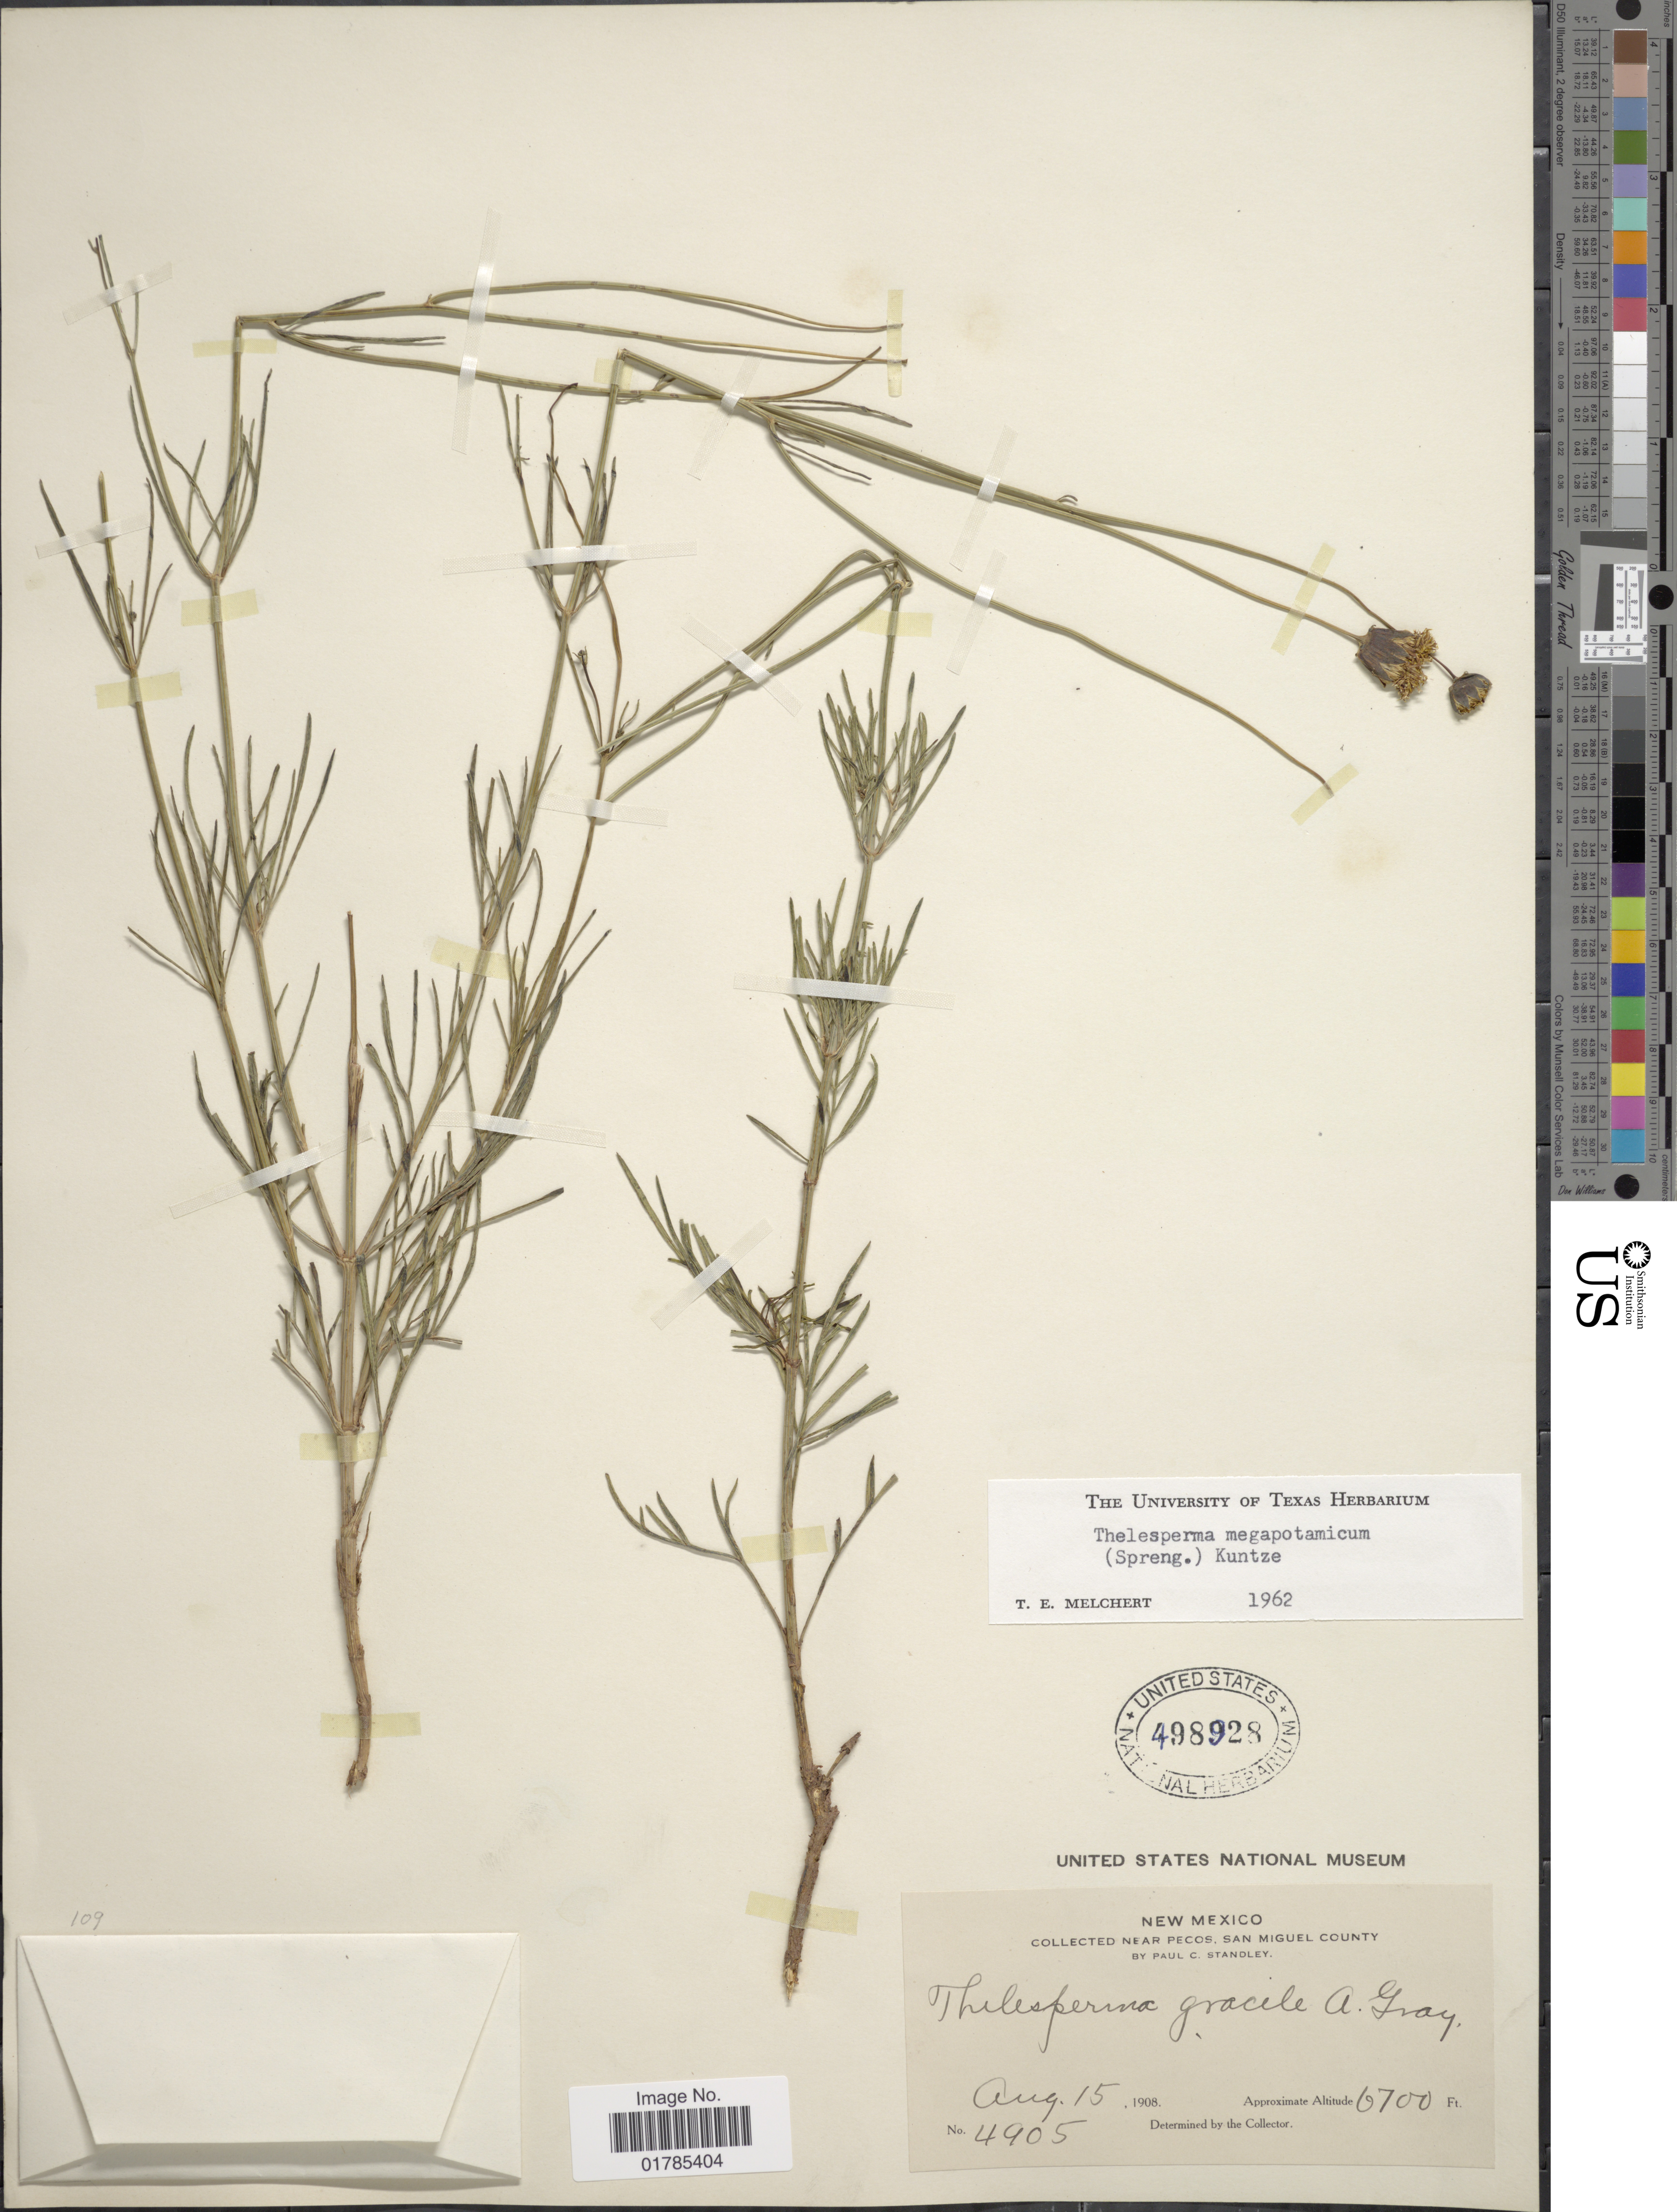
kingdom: Plantae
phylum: Tracheophyta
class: Magnoliopsida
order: Asterales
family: Asteraceae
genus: Thelesperma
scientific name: Thelesperma megapotamicum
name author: (Spreng.) Herter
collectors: P. C. Standley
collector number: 4905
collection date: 1908-08-15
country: United States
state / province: New Mexico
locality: Near Pecos, San Miguel County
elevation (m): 2042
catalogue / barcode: US 498928